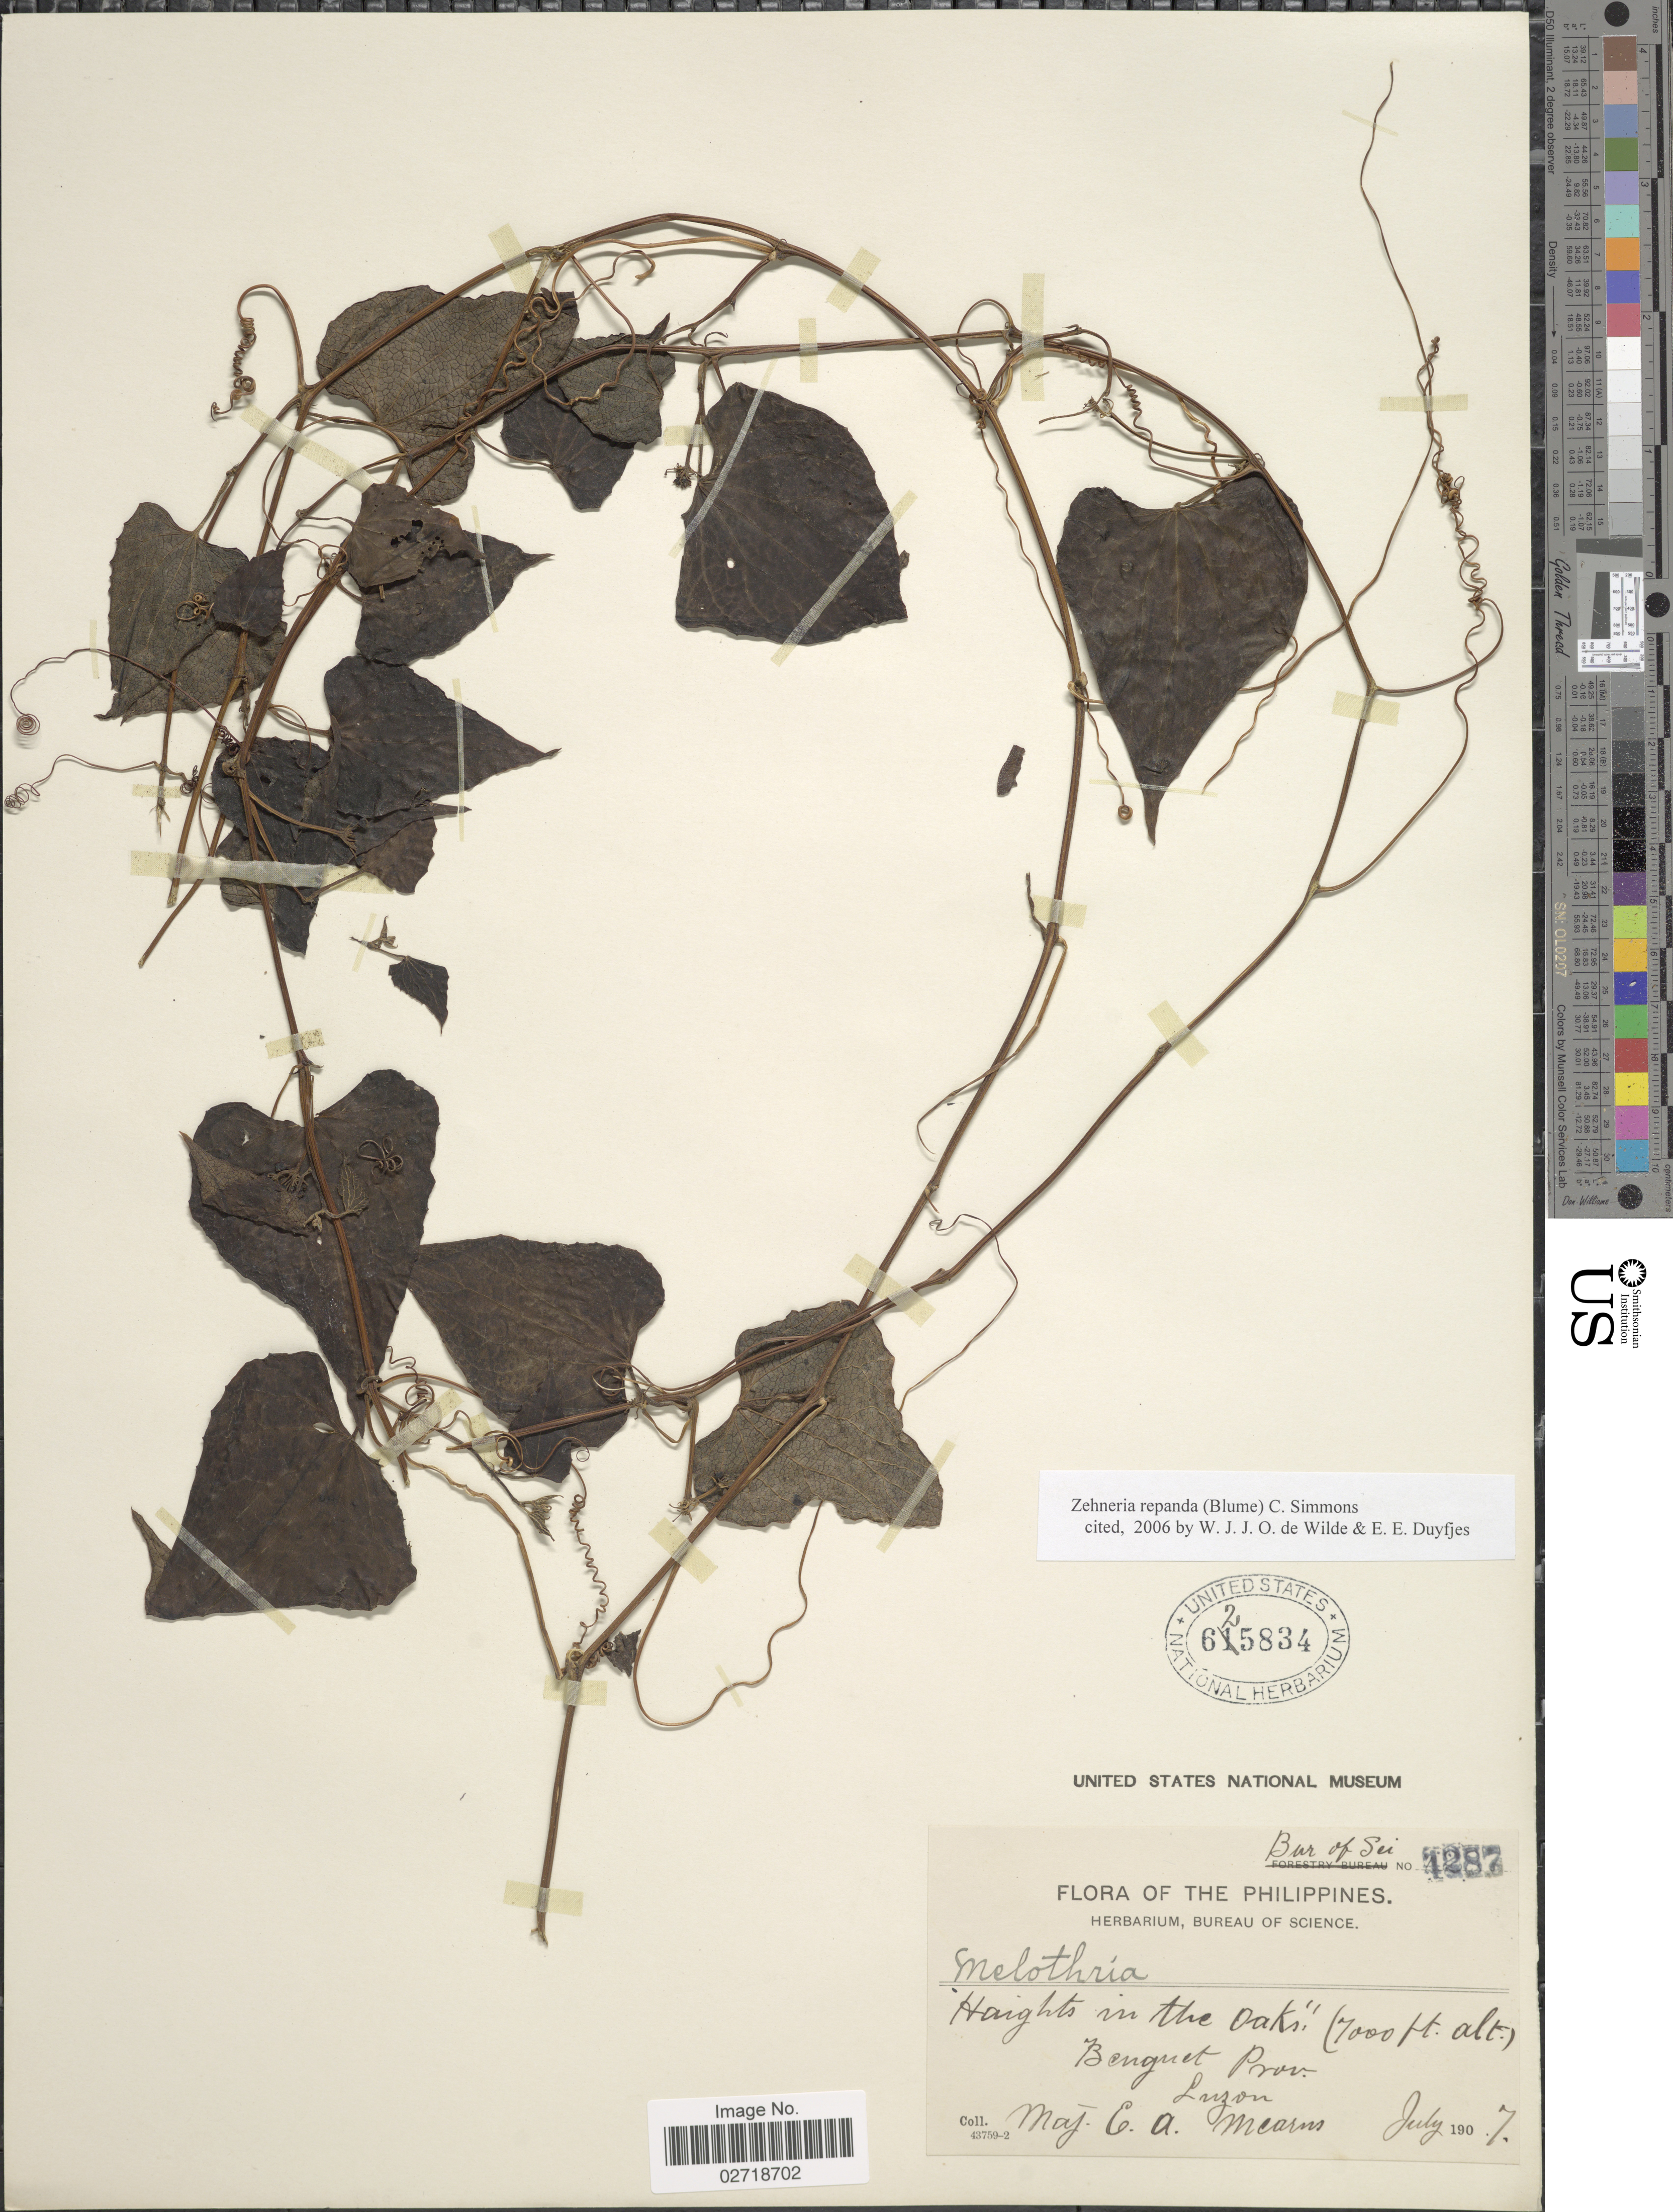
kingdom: Plantae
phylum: Tracheophyta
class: Magnoliopsida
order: Cucurbitales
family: Cucurbitaceae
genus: Zehneria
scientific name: Zehneria repanda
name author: (Blume) C.M.Simmons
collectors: E. A. Mearns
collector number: Bur of Sci 1287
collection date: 1907-07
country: Philippines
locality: Haights in the Oaks. Benguet Prov. Luzon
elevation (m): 2134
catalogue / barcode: US 625834